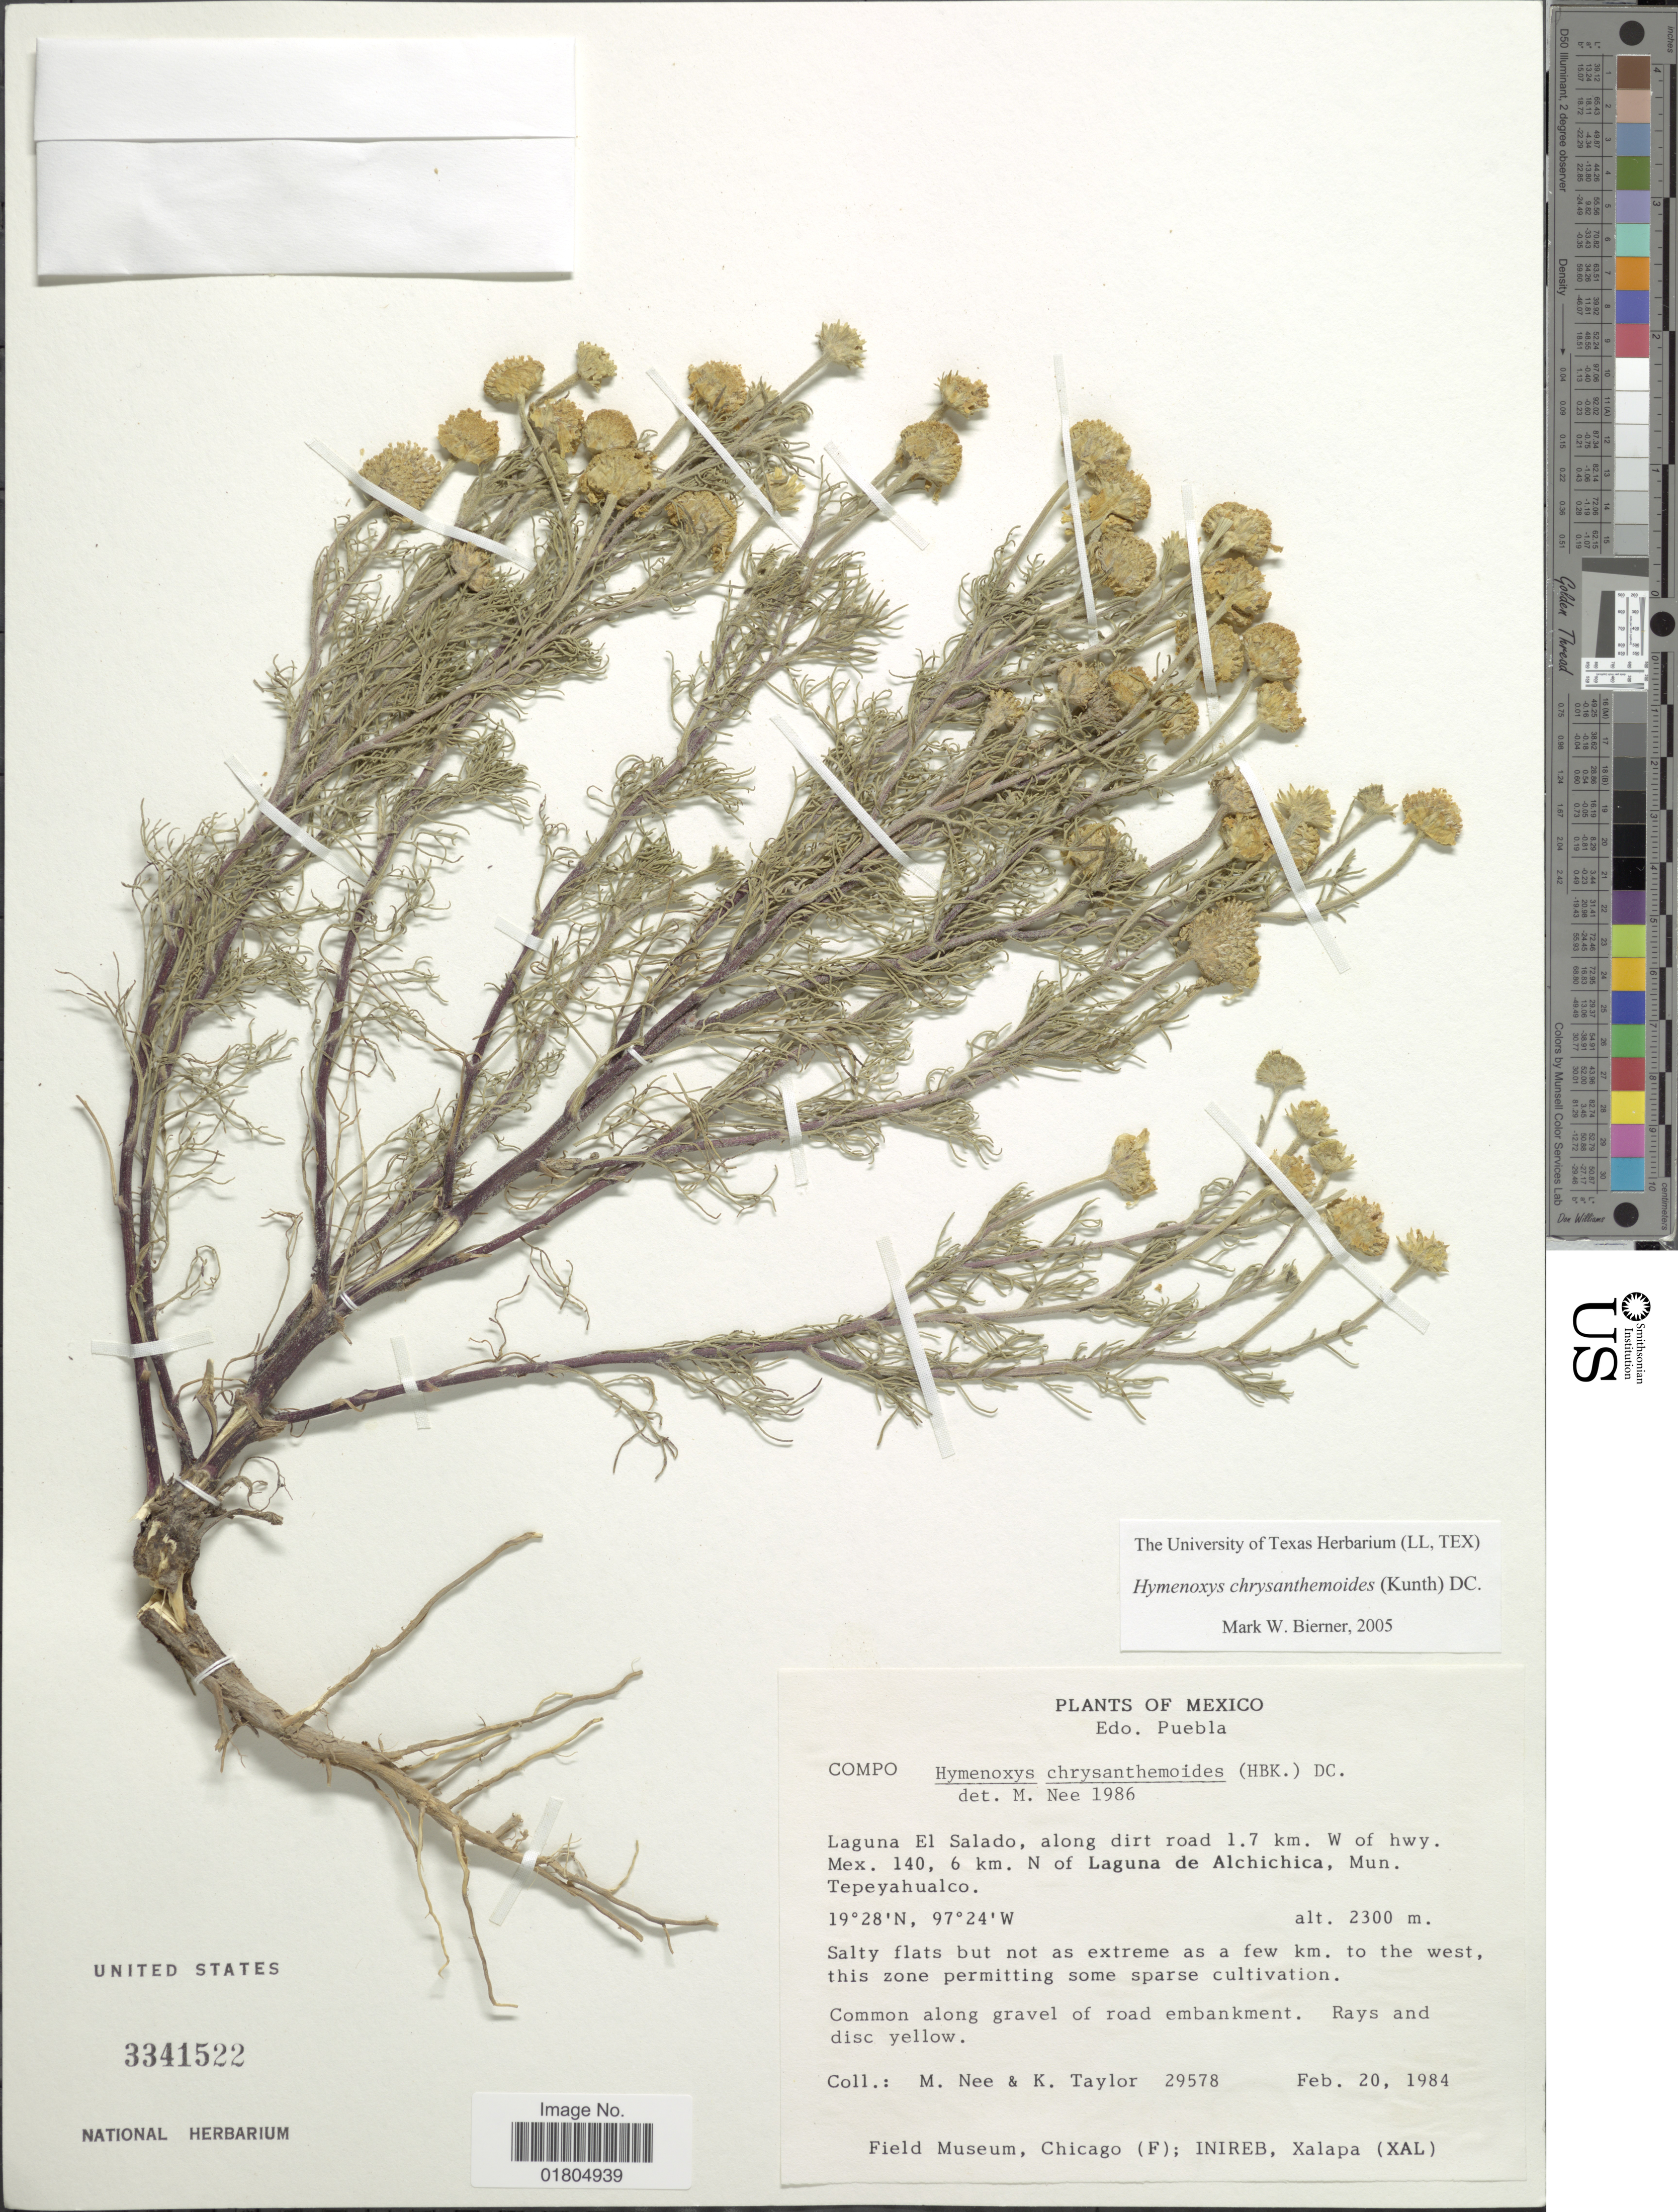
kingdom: Plantae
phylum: Tracheophyta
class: Magnoliopsida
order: Asterales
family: Asteraceae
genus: Hymenoxys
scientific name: Hymenoxys chrysanthemoides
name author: (Kunth) DC.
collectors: M. Nee & K. Taylor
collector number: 29578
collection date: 1984-02-20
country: Mexico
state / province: Puebla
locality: Laguna El Salado, along dirt road 1.7 km. W of hwy. Mex. 140, 6 km. N of Laguna de Alchichica, Mun. Tepeyahualco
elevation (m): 2300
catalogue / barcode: US 3341522